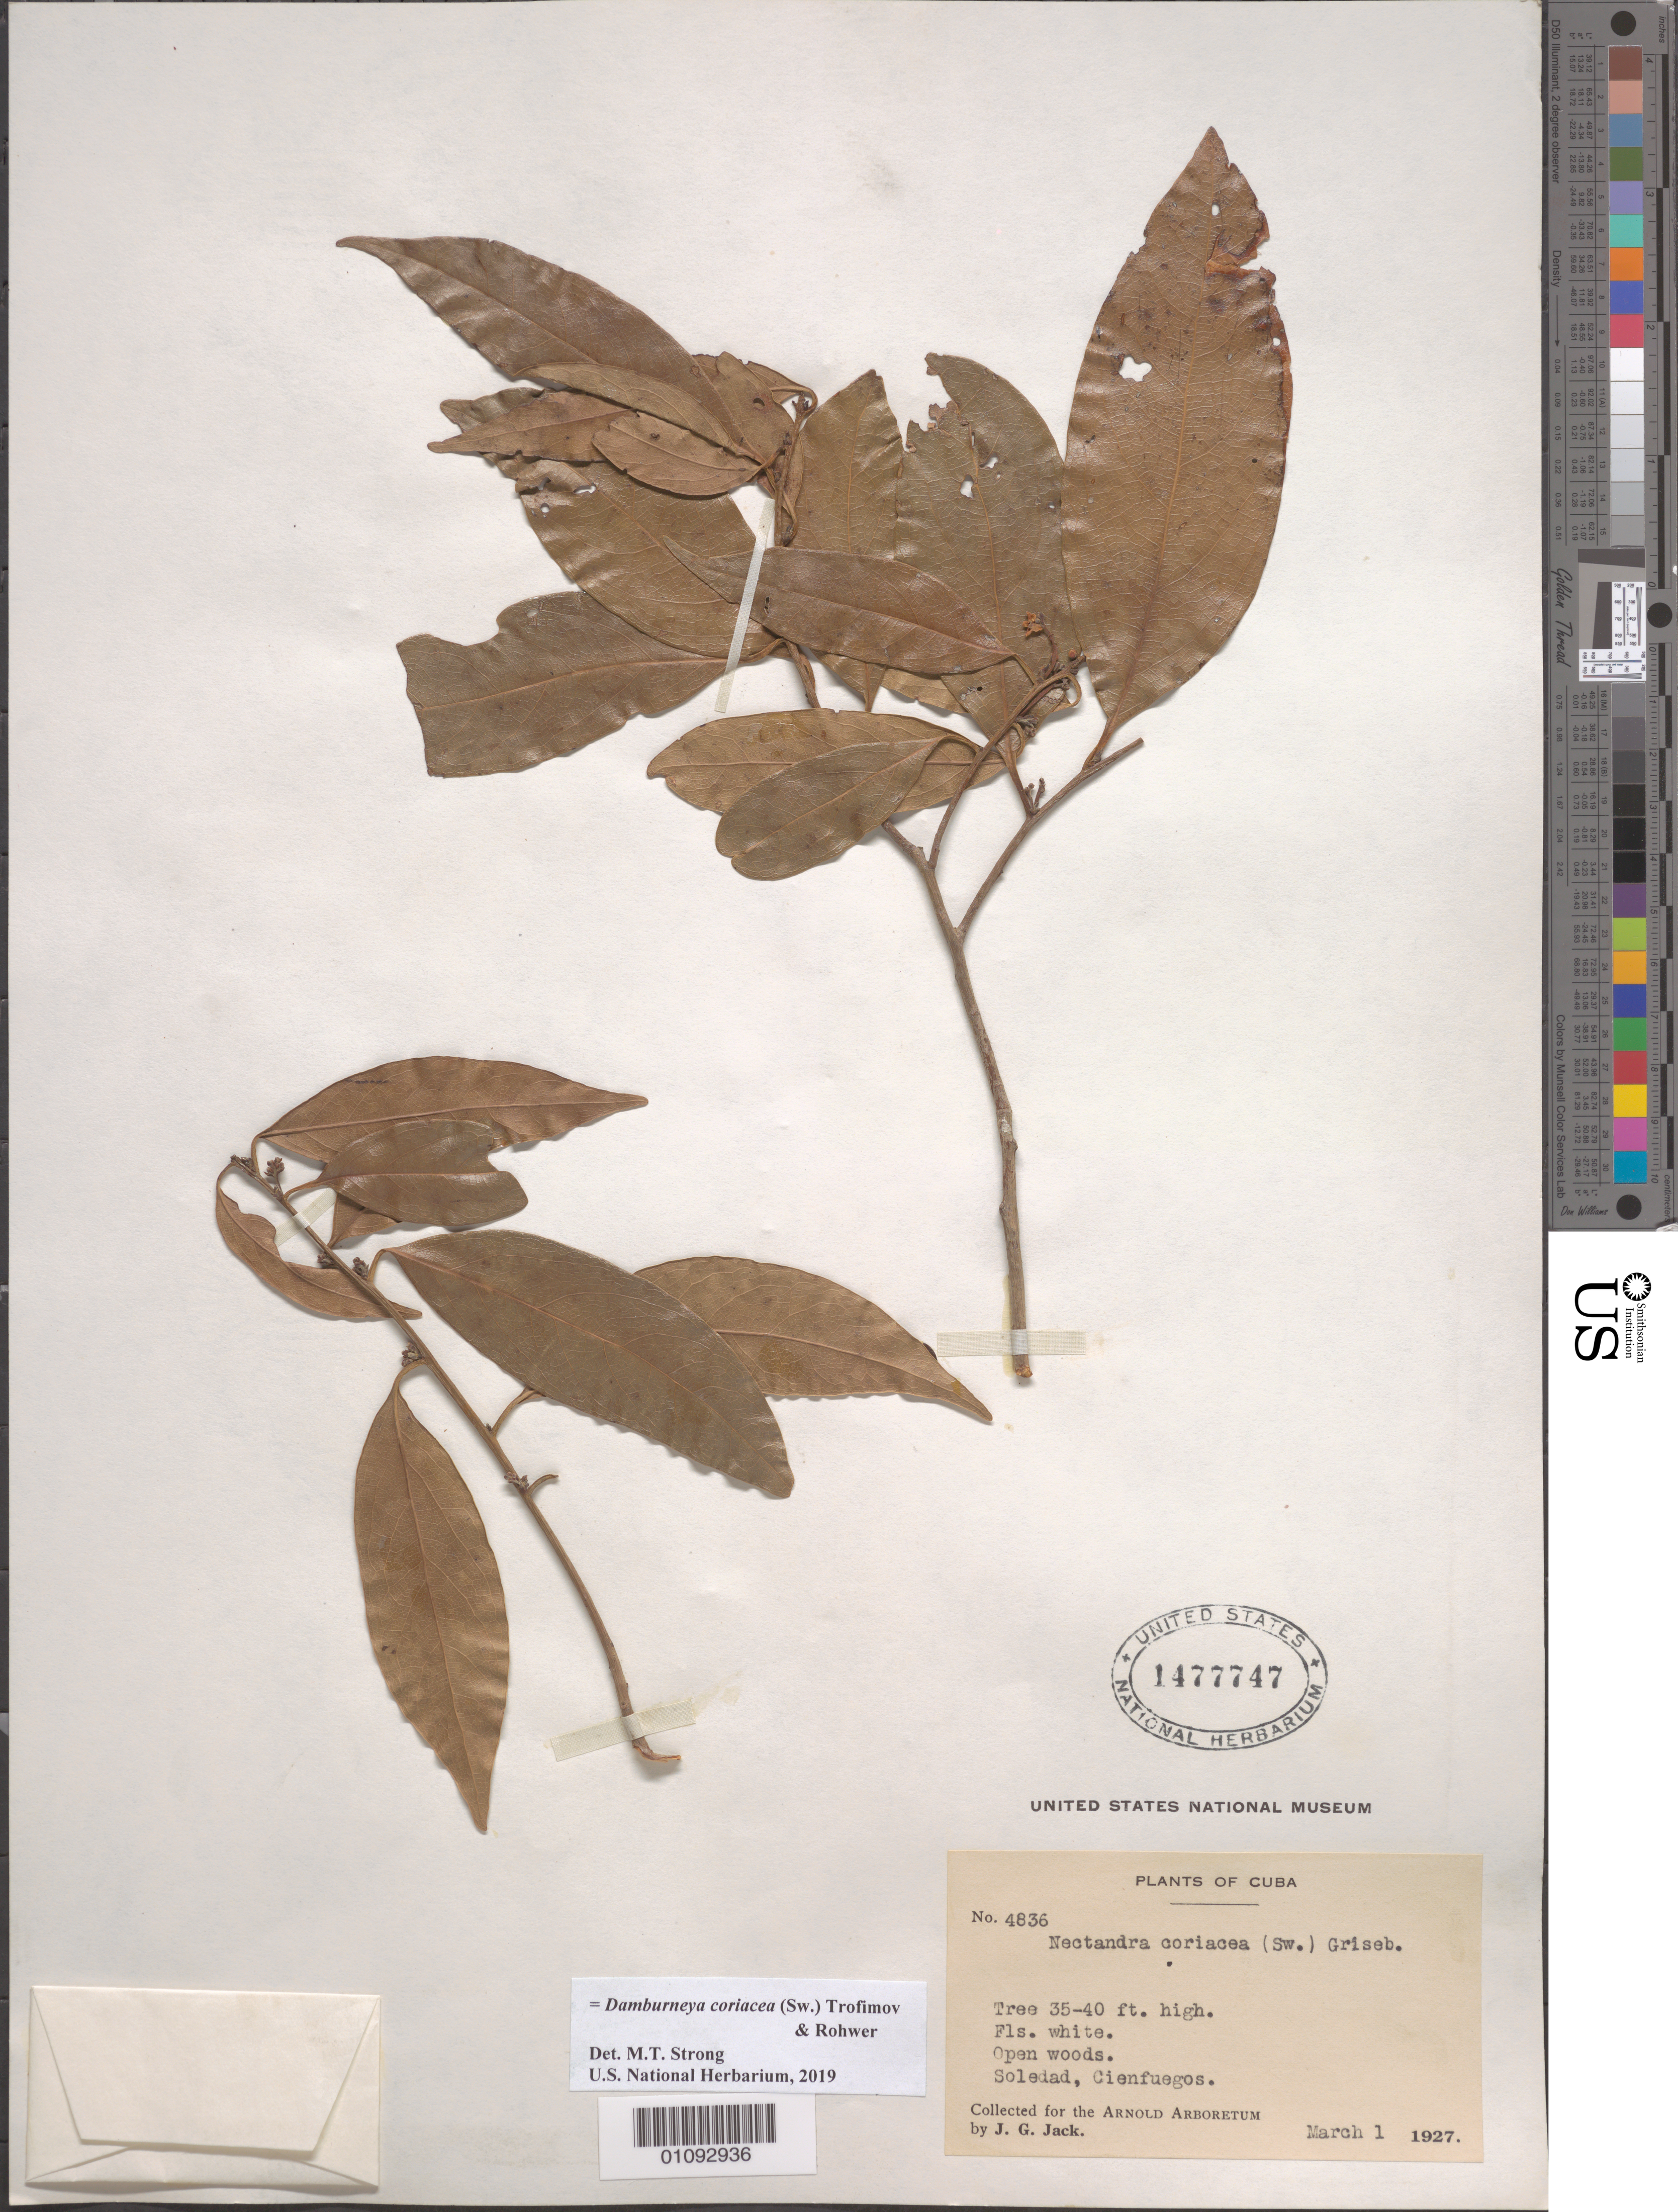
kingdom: Plantae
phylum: Tracheophyta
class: Magnoliopsida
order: Laurales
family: Lauraceae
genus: Damburneya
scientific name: Damburneya coriacea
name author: (Sw.) Trofimov & Rohwer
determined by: Strong, M. T., (US), Smithsonian Institution - National Museum of Natural History (UNITED STATES)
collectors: J. G. Jack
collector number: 4836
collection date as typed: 01 Mar 1927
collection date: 1927-03-01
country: Cuba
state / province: Cienfuegos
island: Cuba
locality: Soledad, Cienfuegos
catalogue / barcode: US 1477747